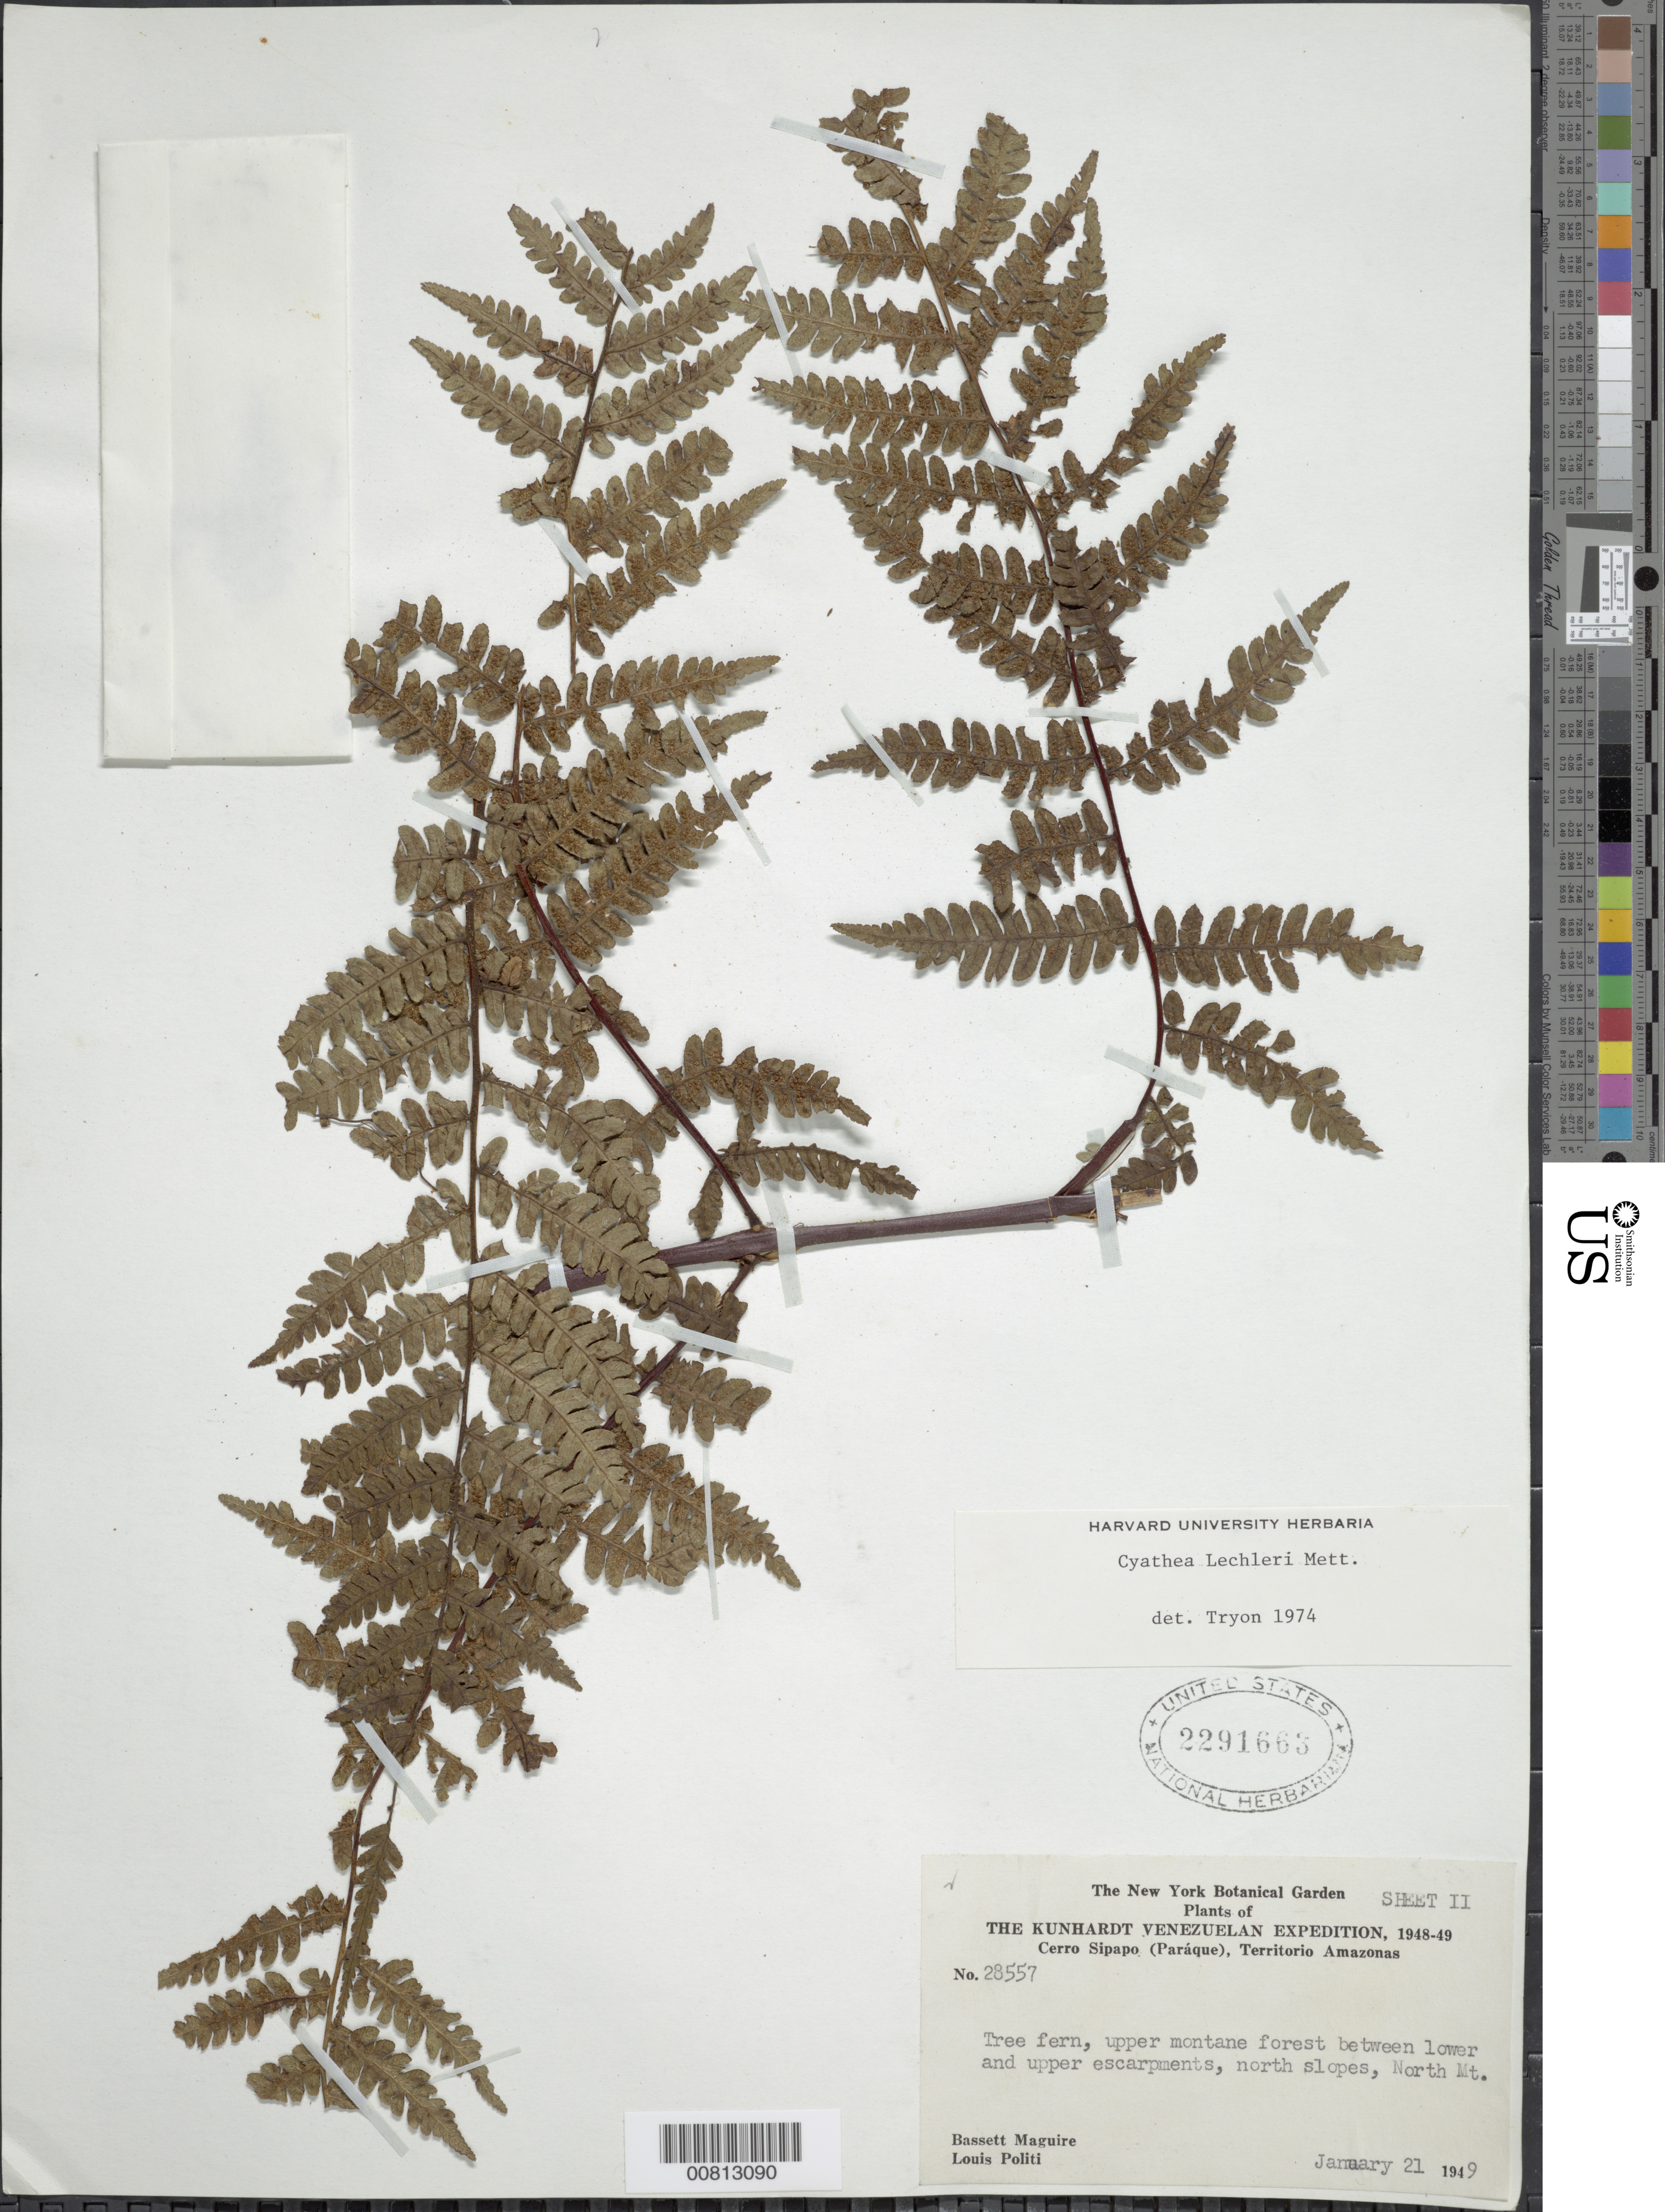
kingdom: Plantae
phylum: Tracheophyta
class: Polypodiopsida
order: Cyatheales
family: Cyatheaceae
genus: Cyathea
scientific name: Cyathea lechleri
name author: Mett.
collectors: B. Maguire & L. Politi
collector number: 28557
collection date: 1949-01-21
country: Venezuela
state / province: Amazonas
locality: The Kunhardt Venezuelan, Cerro Sipapo (Paráque), Upper monatne forest between lower and upper escarpments, north slopes, North Mt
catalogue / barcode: US 2291663